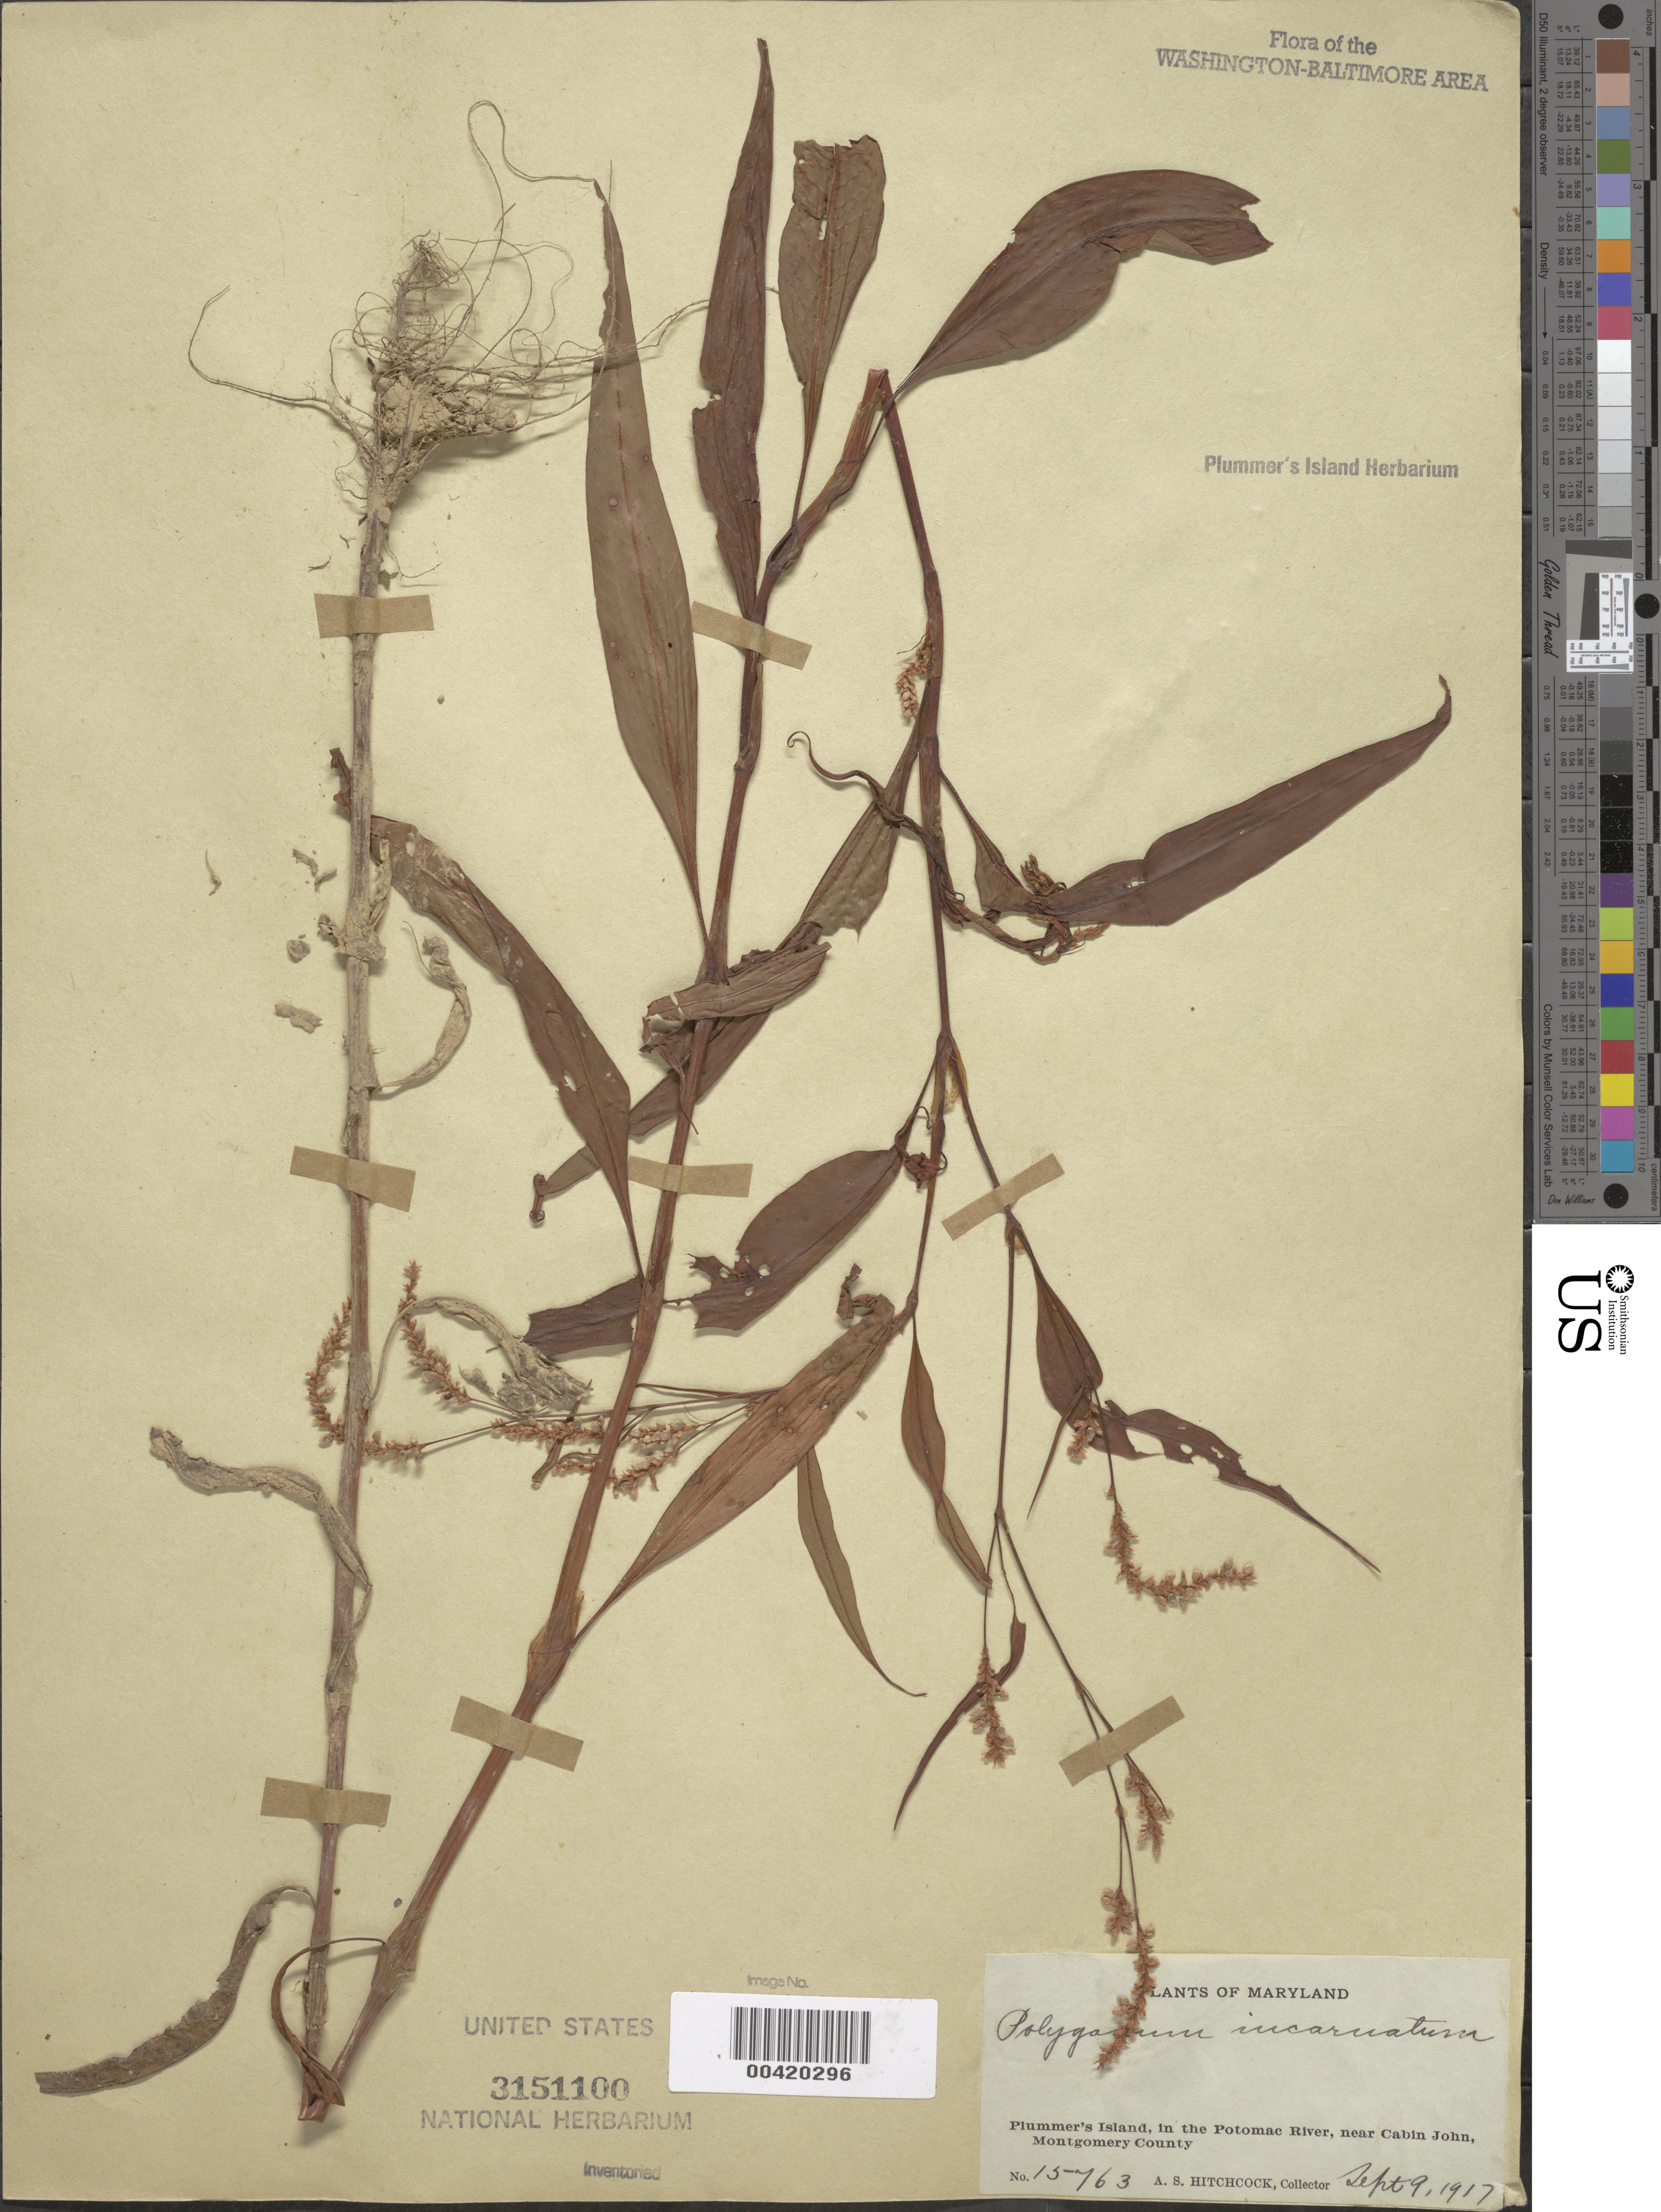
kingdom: Plantae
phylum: Tracheophyta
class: Magnoliopsida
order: Caryophyllales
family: Polygonaceae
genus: Polygonum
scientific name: Polygonum lapathifolium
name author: L.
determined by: Atha, D. E.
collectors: A. S. Hitchcock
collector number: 15763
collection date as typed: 09 Sep 1917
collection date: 1917-09-09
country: United States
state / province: Maryland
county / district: Montgomery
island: Plummers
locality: Plummer's Island C. & O. Canal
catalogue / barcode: US 3151100